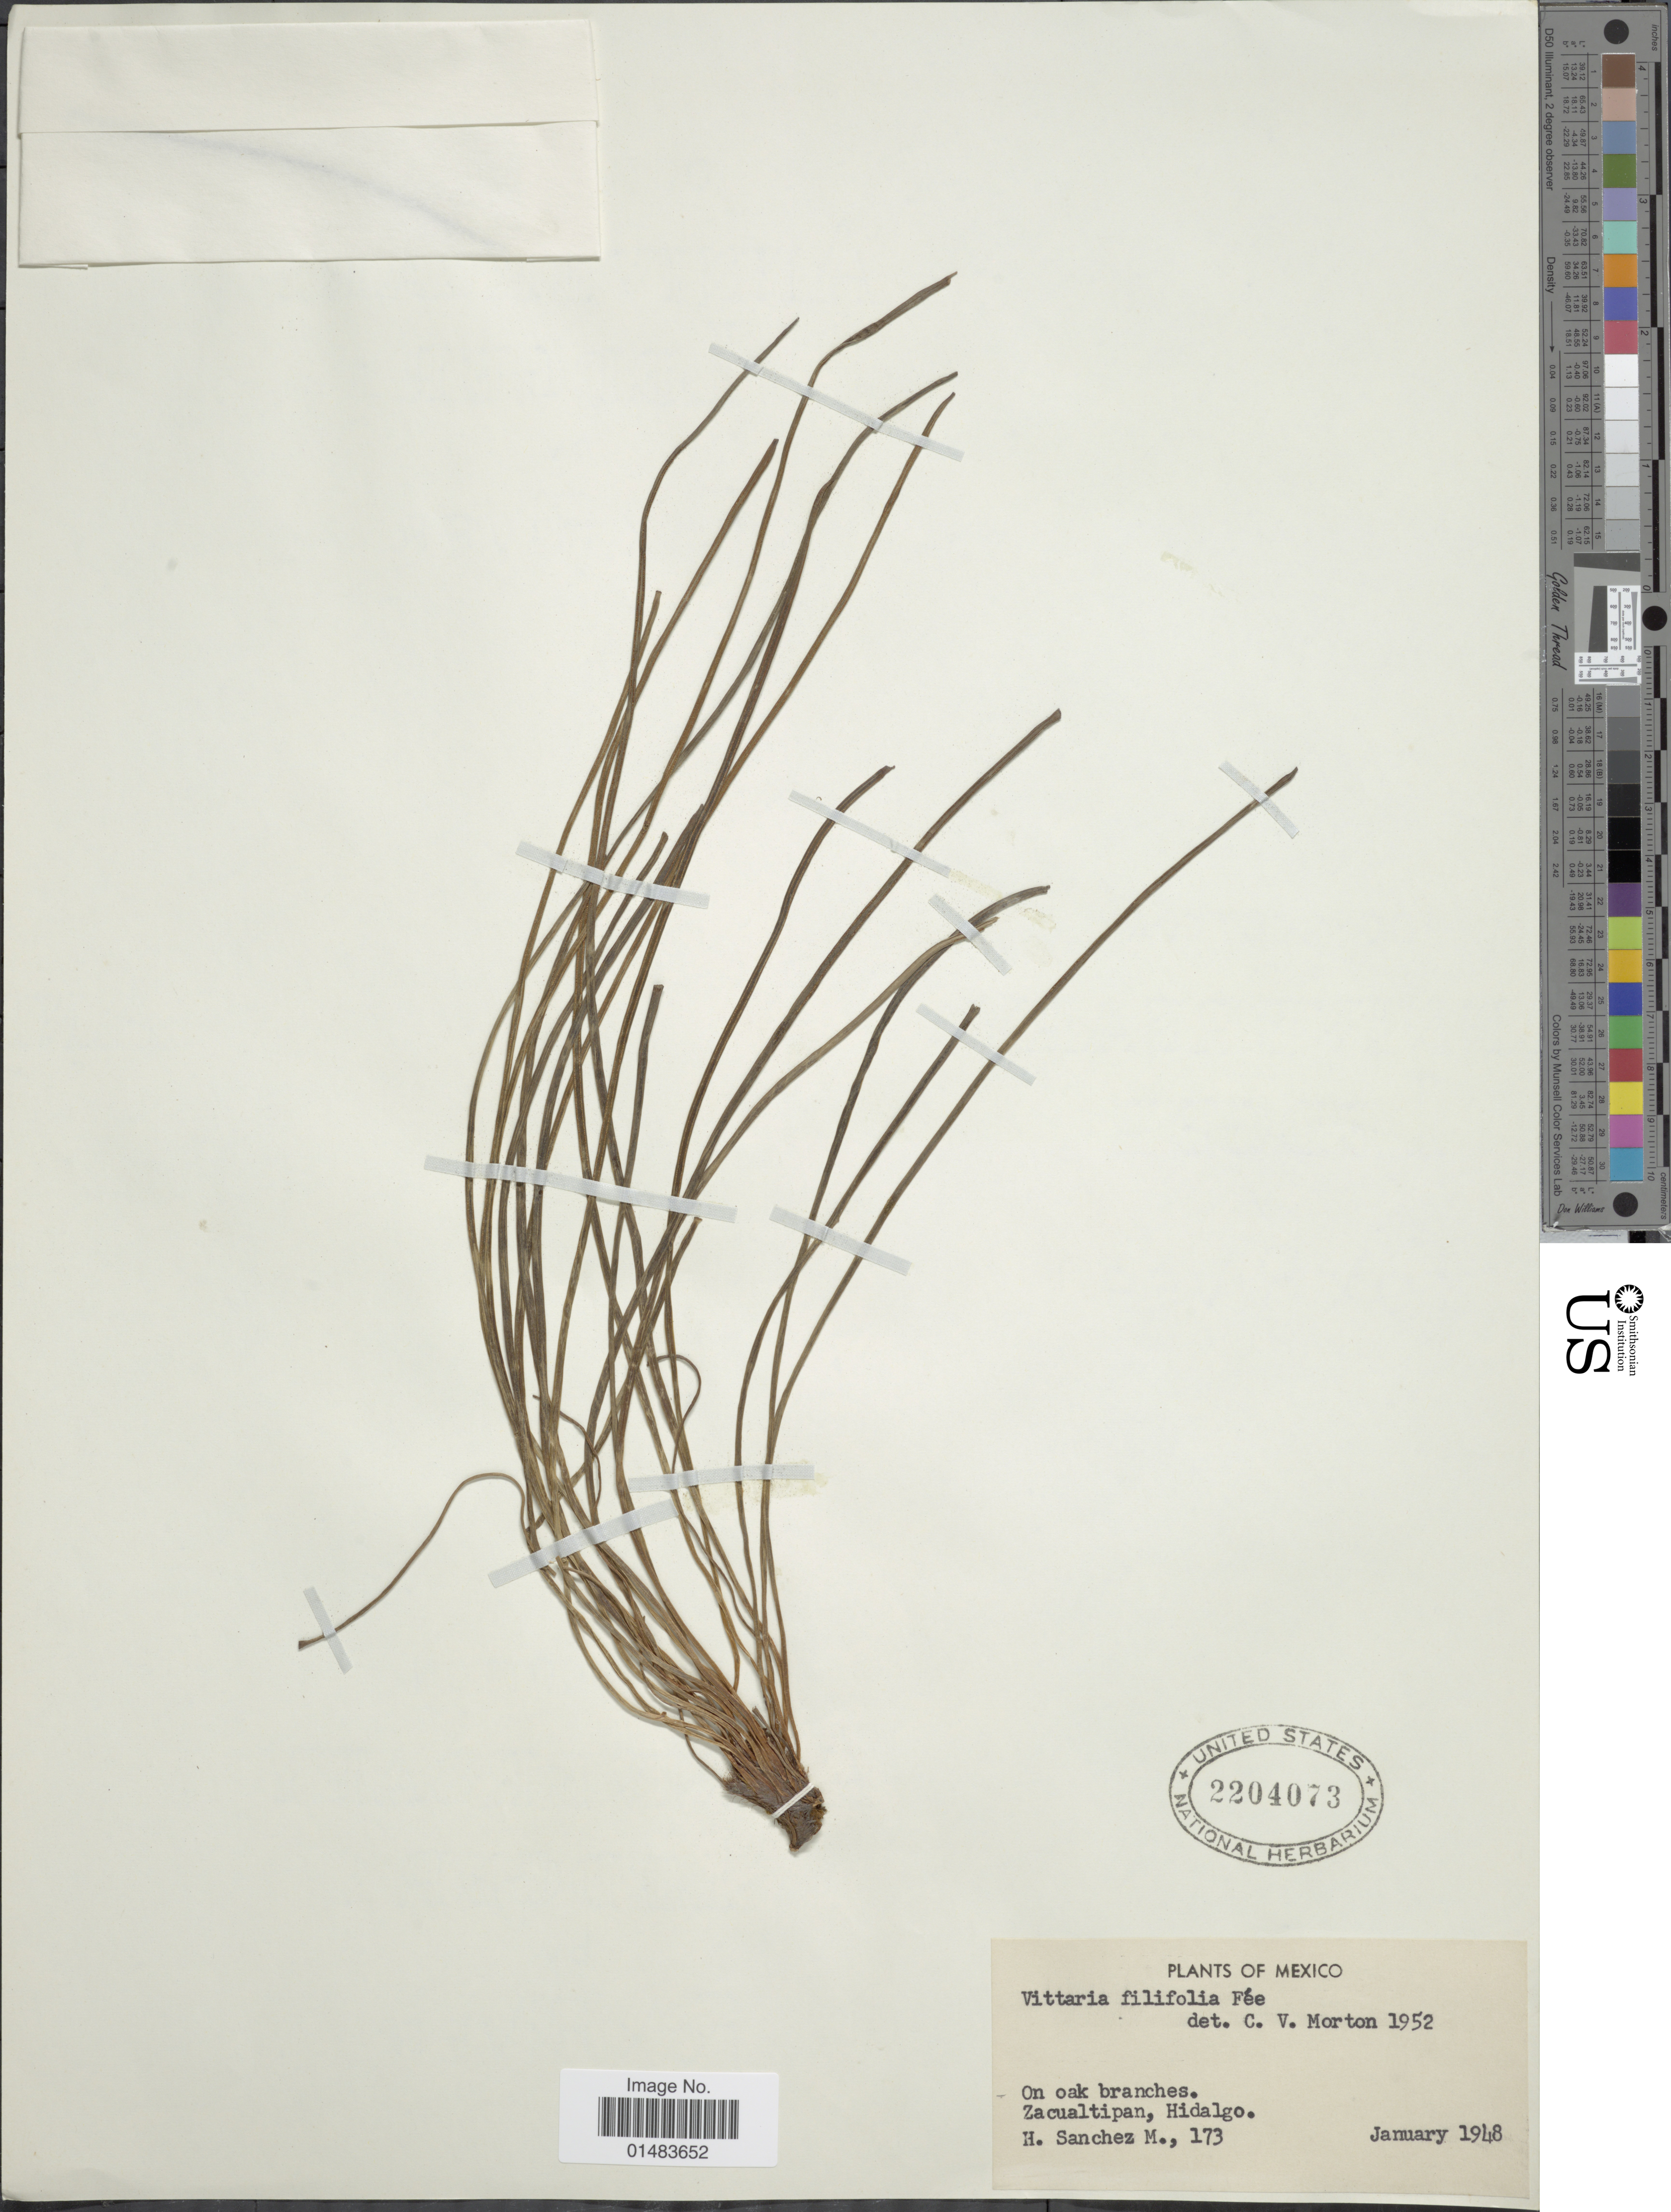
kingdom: Plantae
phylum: Tracheophyta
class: Polypodiopsida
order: Polypodiales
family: Pteridaceae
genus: Vittaria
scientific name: Vittaria graminifolia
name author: Kaulf.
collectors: H. Sánchez-Mejorada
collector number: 173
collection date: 1948-01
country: Mexico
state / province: Hidalgo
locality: Mexico, On oak branches,Zacualtipan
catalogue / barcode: US 2204073